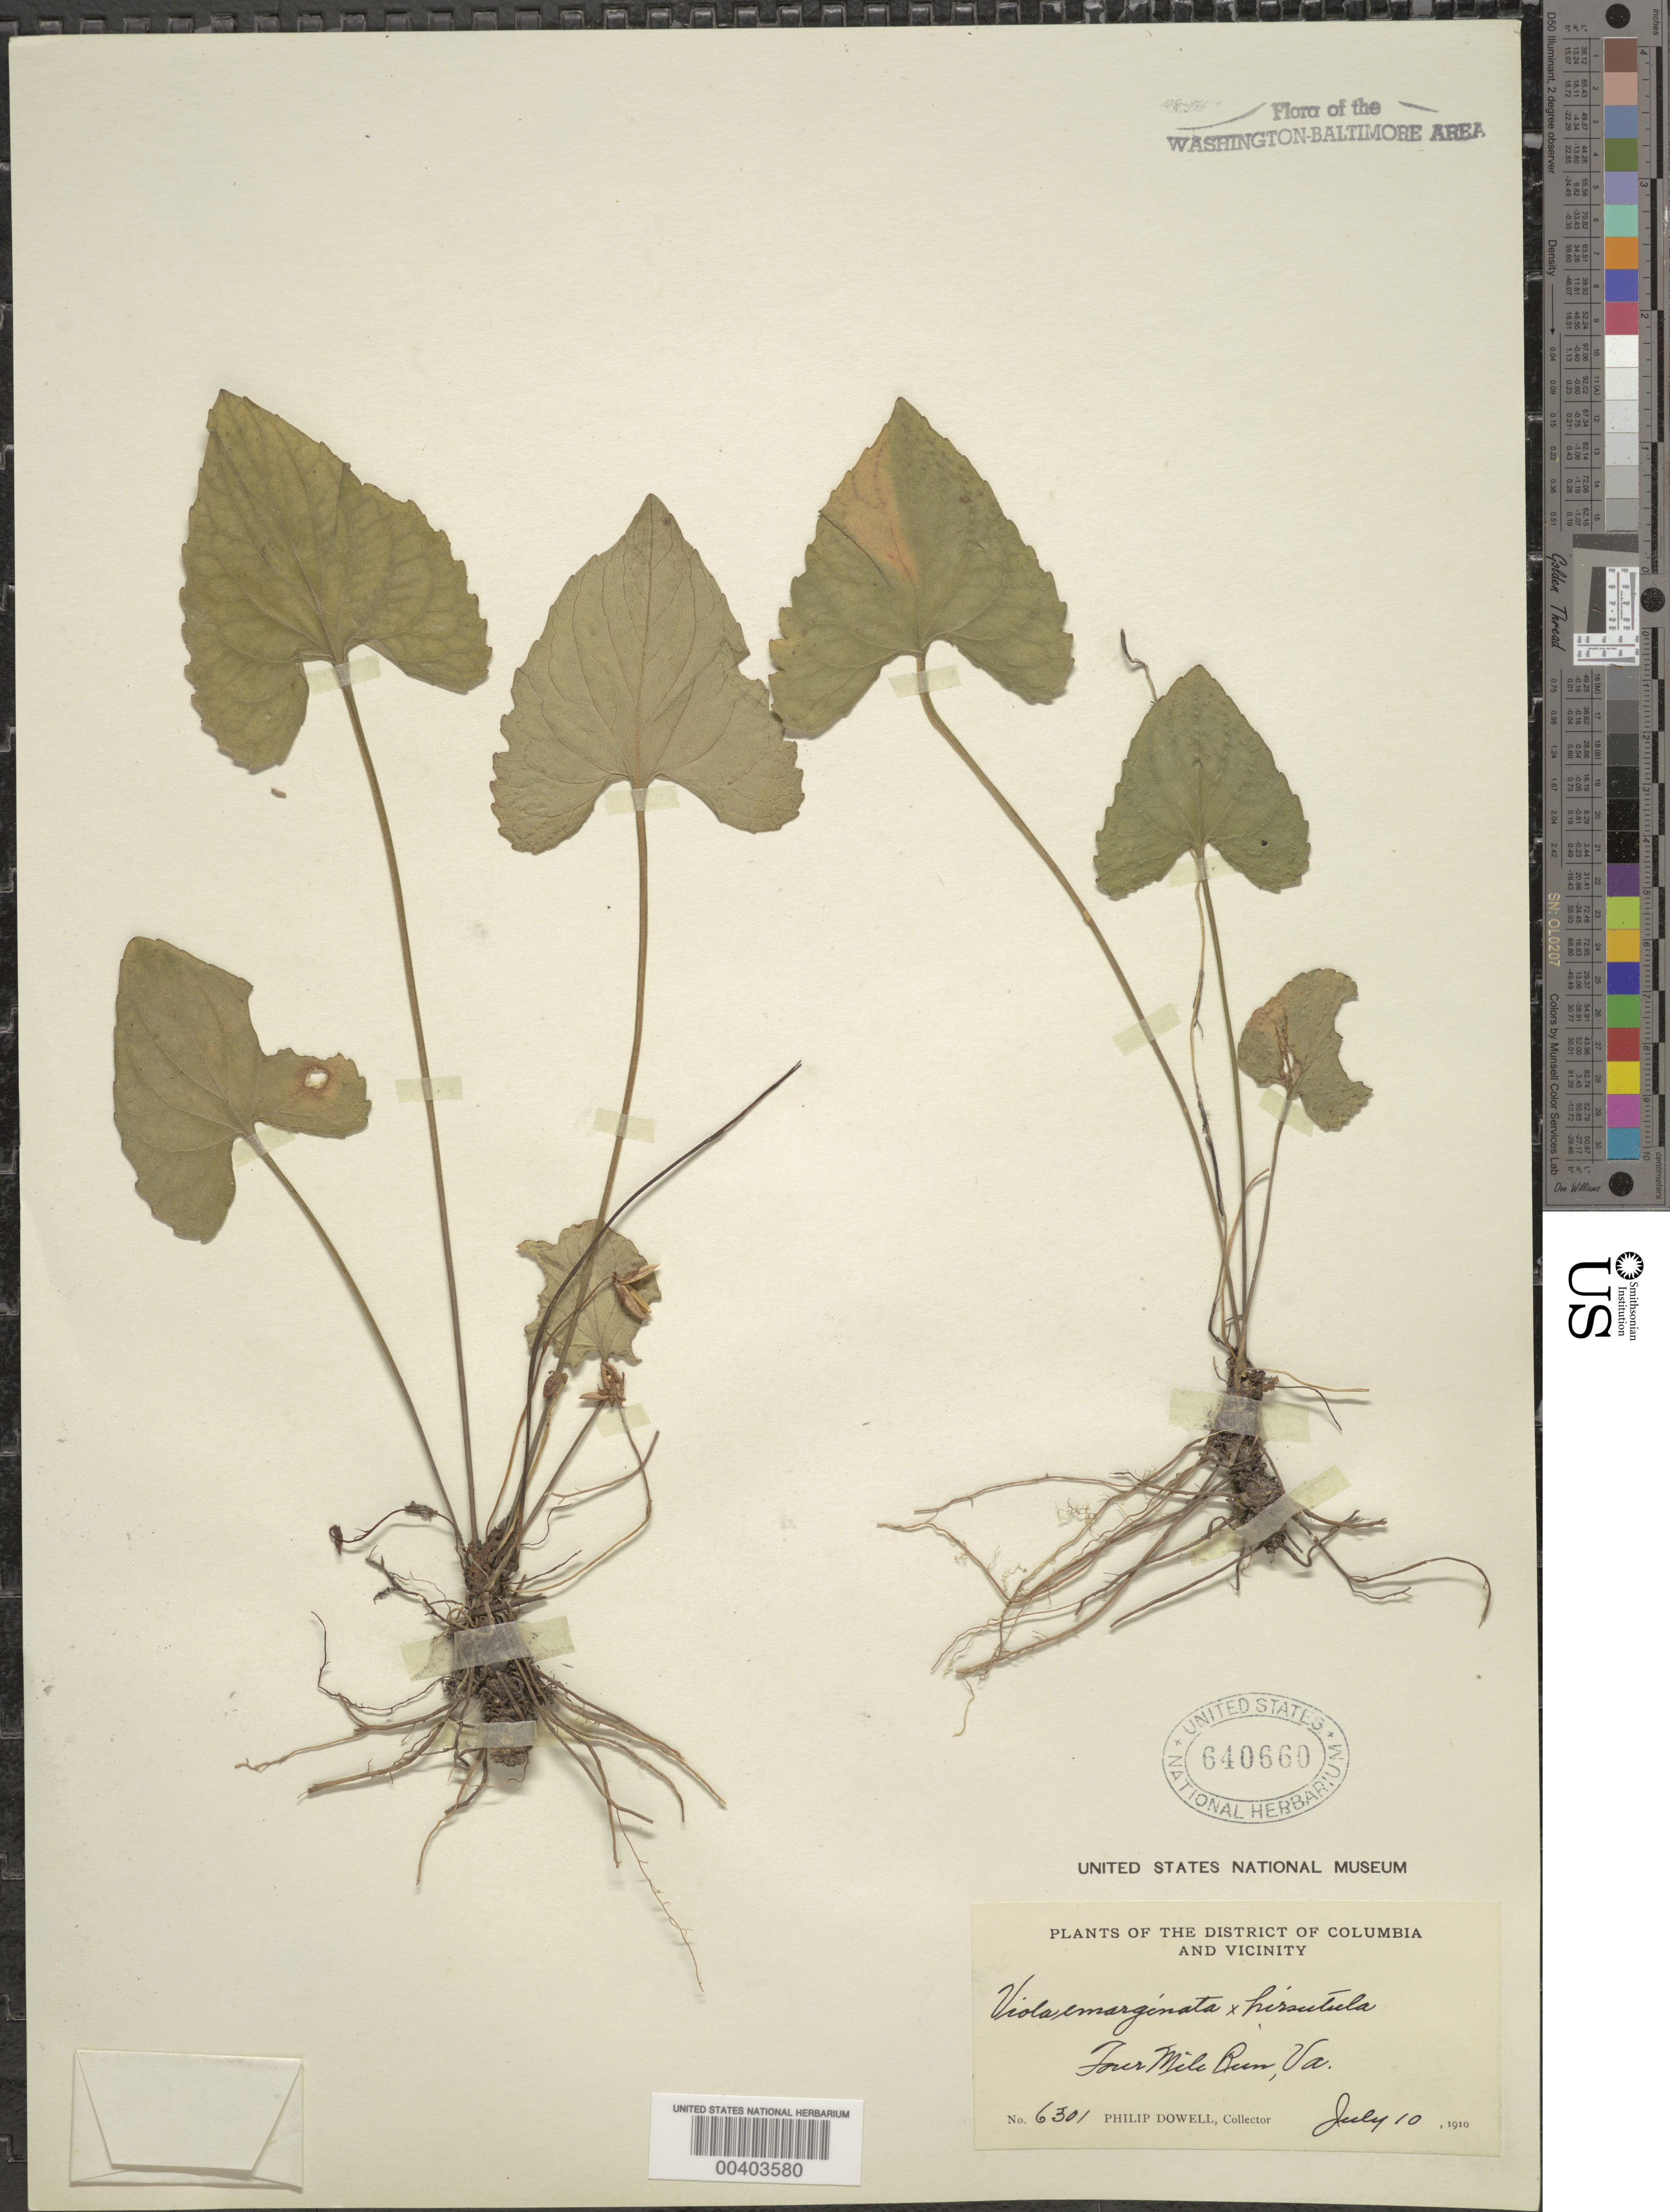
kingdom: Plantae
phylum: Tracheophyta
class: Magnoliopsida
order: Malpighiales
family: Violaceae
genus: Viola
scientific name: Viola sagittata var. sagittata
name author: Aiton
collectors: P. Dowell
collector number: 6301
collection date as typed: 10 Jul 1910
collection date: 1910-07-10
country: United States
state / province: Virginia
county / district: Arlington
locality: Four Mile Run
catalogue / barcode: US 640660